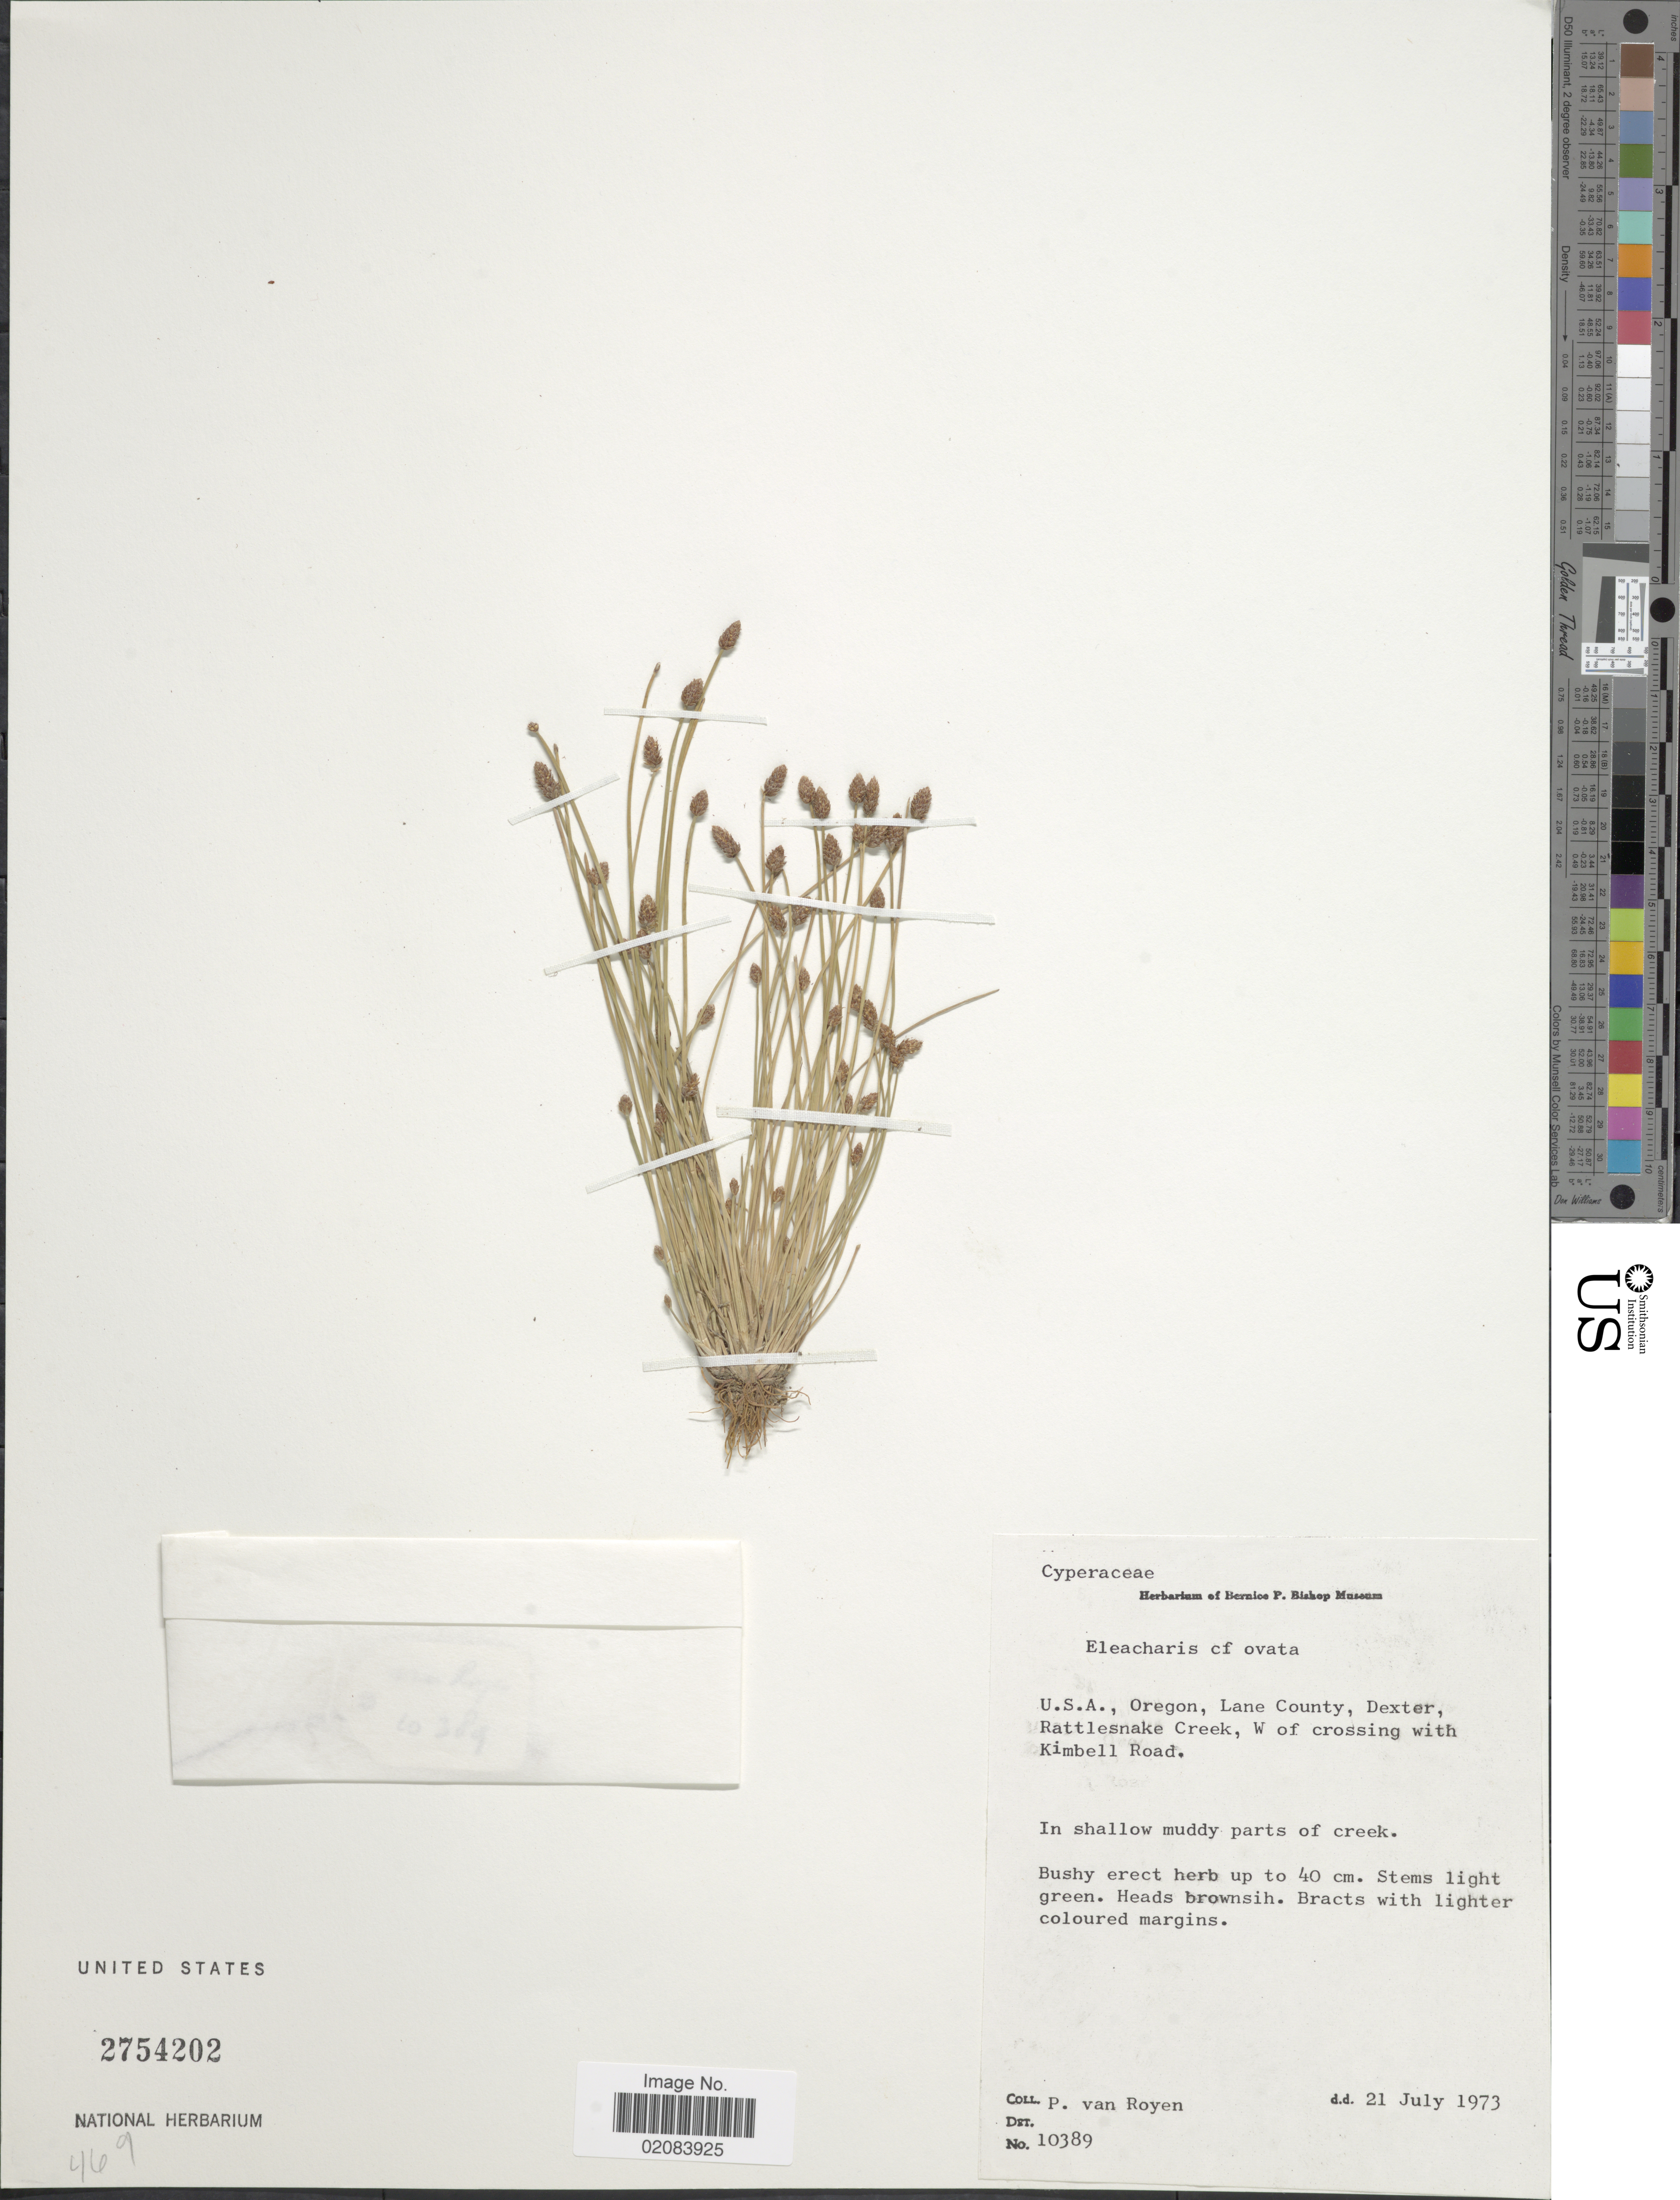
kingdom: Plantae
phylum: Tracheophyta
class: Liliopsida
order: Poales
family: Cyperaceae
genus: Eleocharis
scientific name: Eleocharis ovata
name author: (Roth) Roem. & Schult.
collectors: P. van Royen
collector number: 10389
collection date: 1973-07-21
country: United States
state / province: Oregon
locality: Lane County, Dexter, Rattlesnake Creek, W of crossing with Kimbell Road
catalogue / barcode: US 2754202